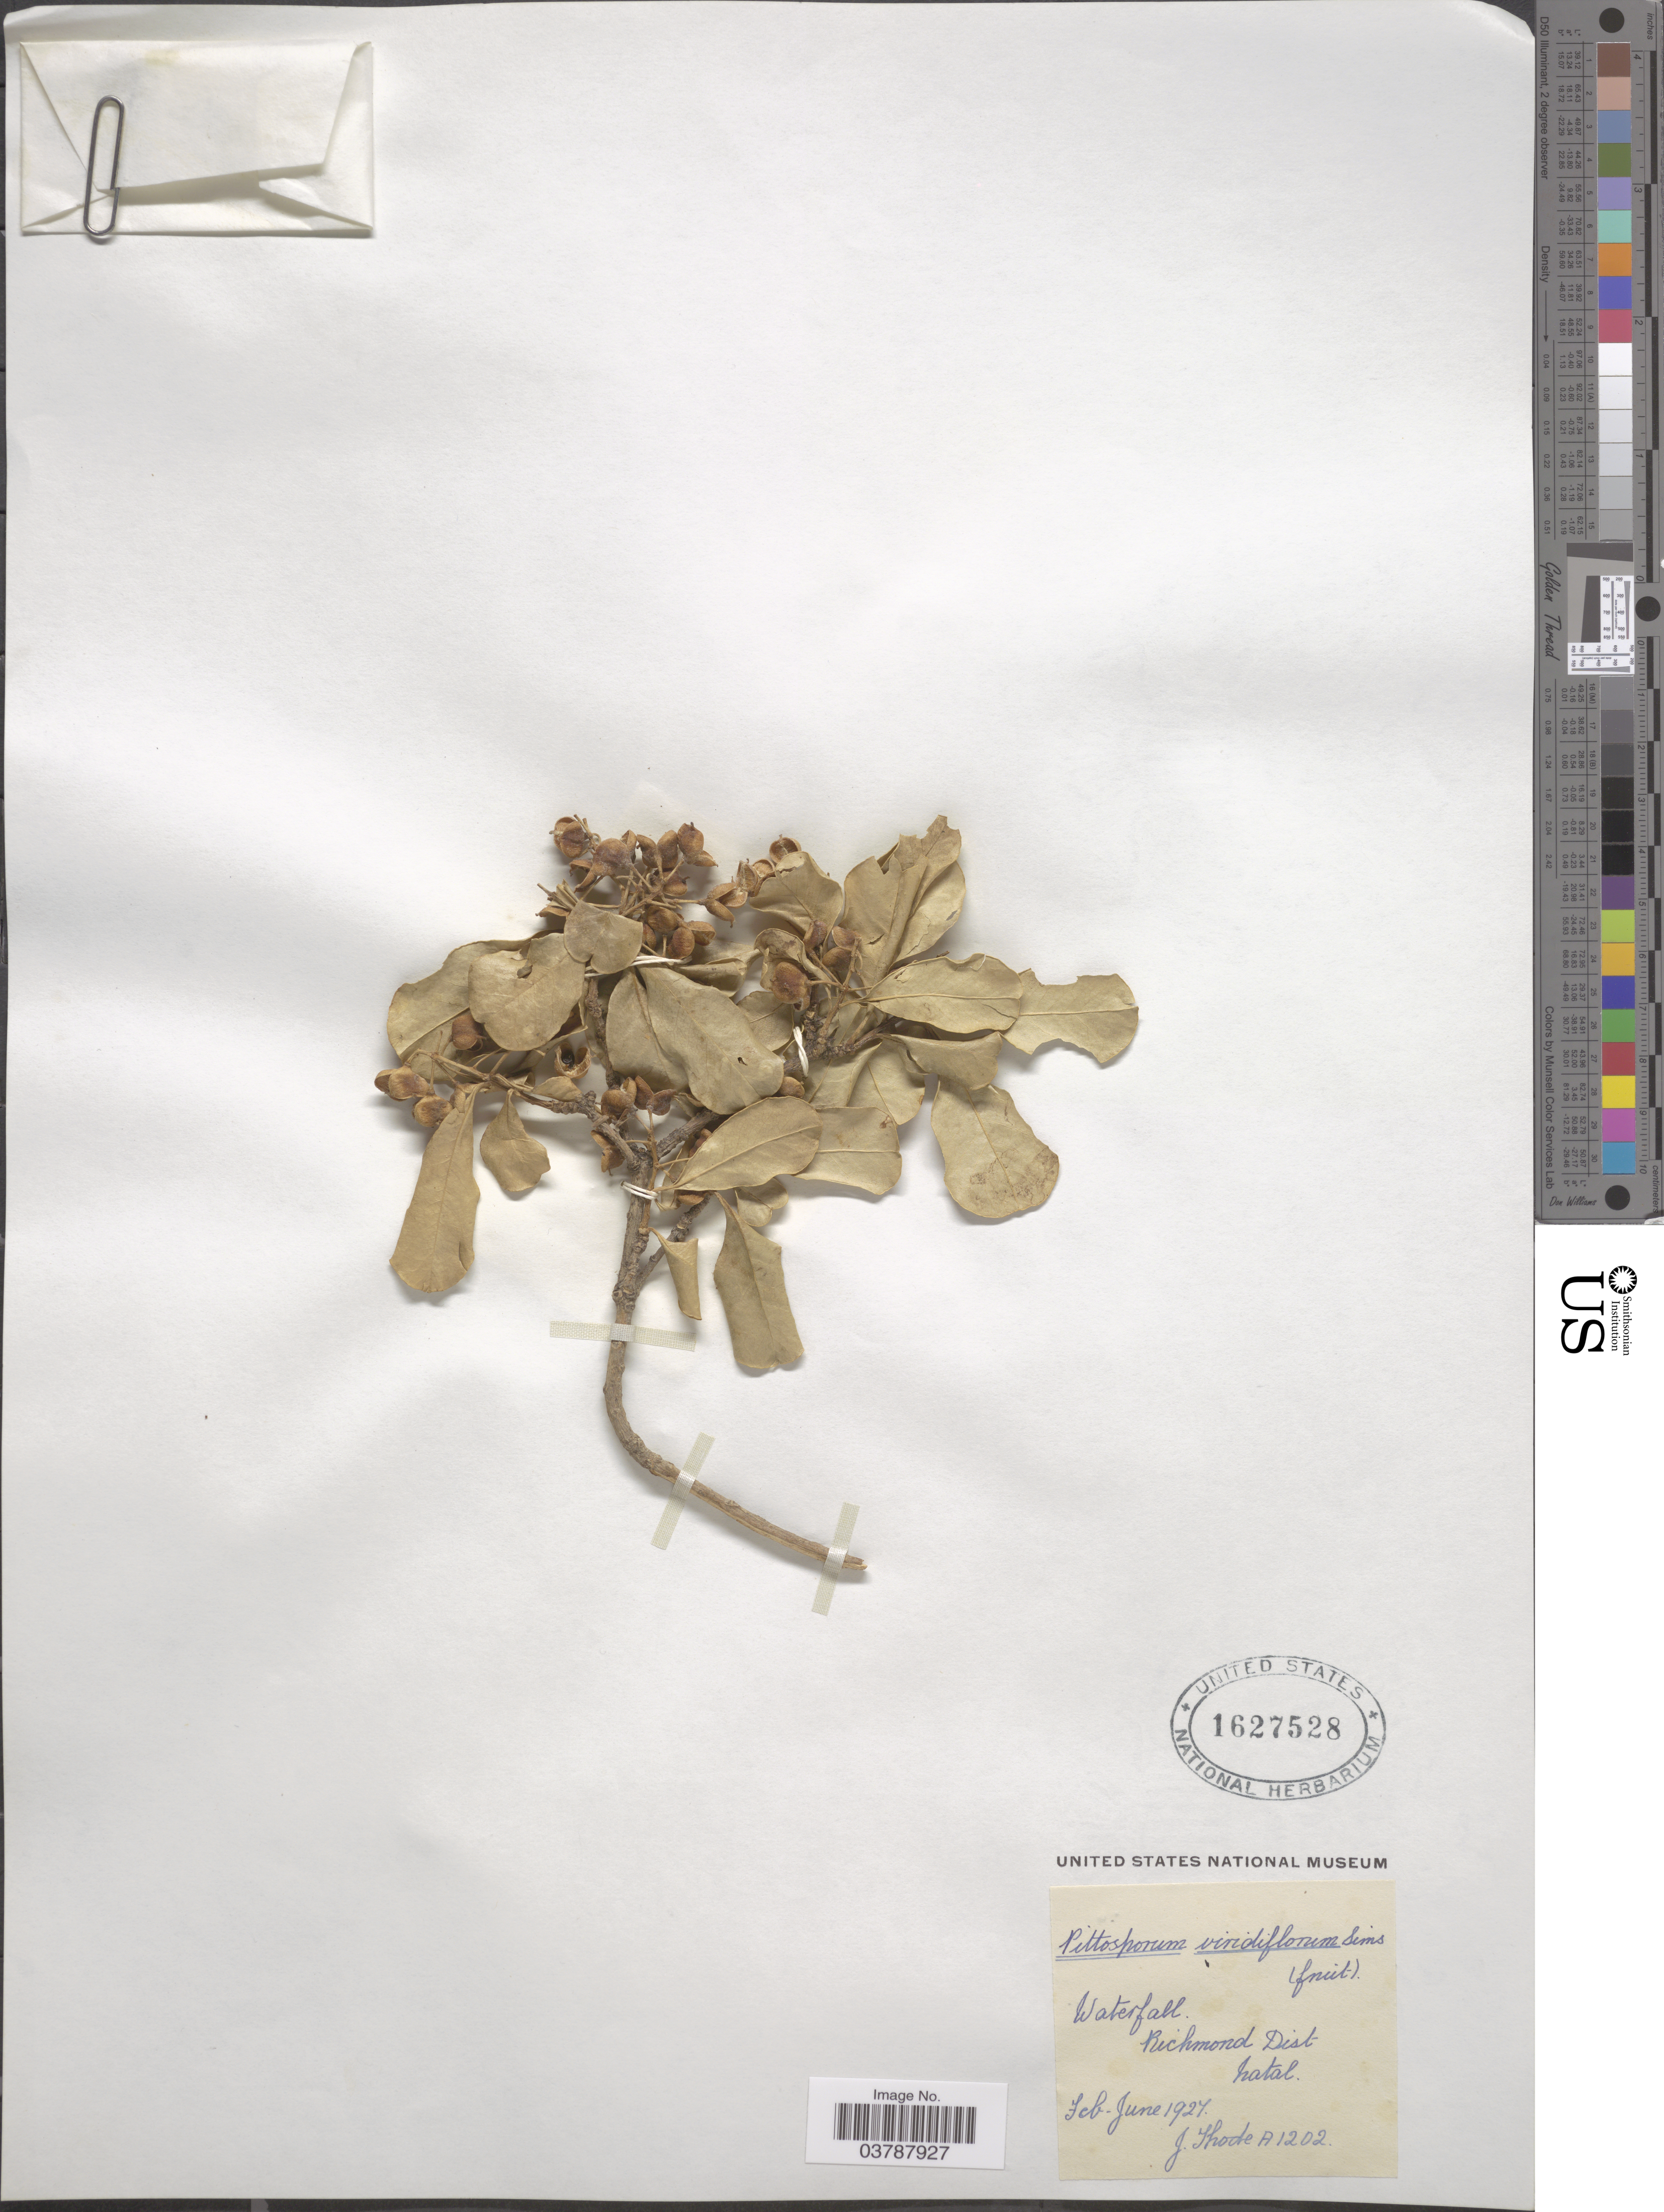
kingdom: Plantae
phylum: Tracheophyta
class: Magnoliopsida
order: Apiales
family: Pittosporaceae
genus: Pittosporum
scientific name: Pittosporum viridiflorum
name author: Sims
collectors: J. Thode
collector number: A1202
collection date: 1927-02/1927-06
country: South Africa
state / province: KwaZulu-Natal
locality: Waterfall. Richmond Dist. Natal.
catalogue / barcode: US 1627528